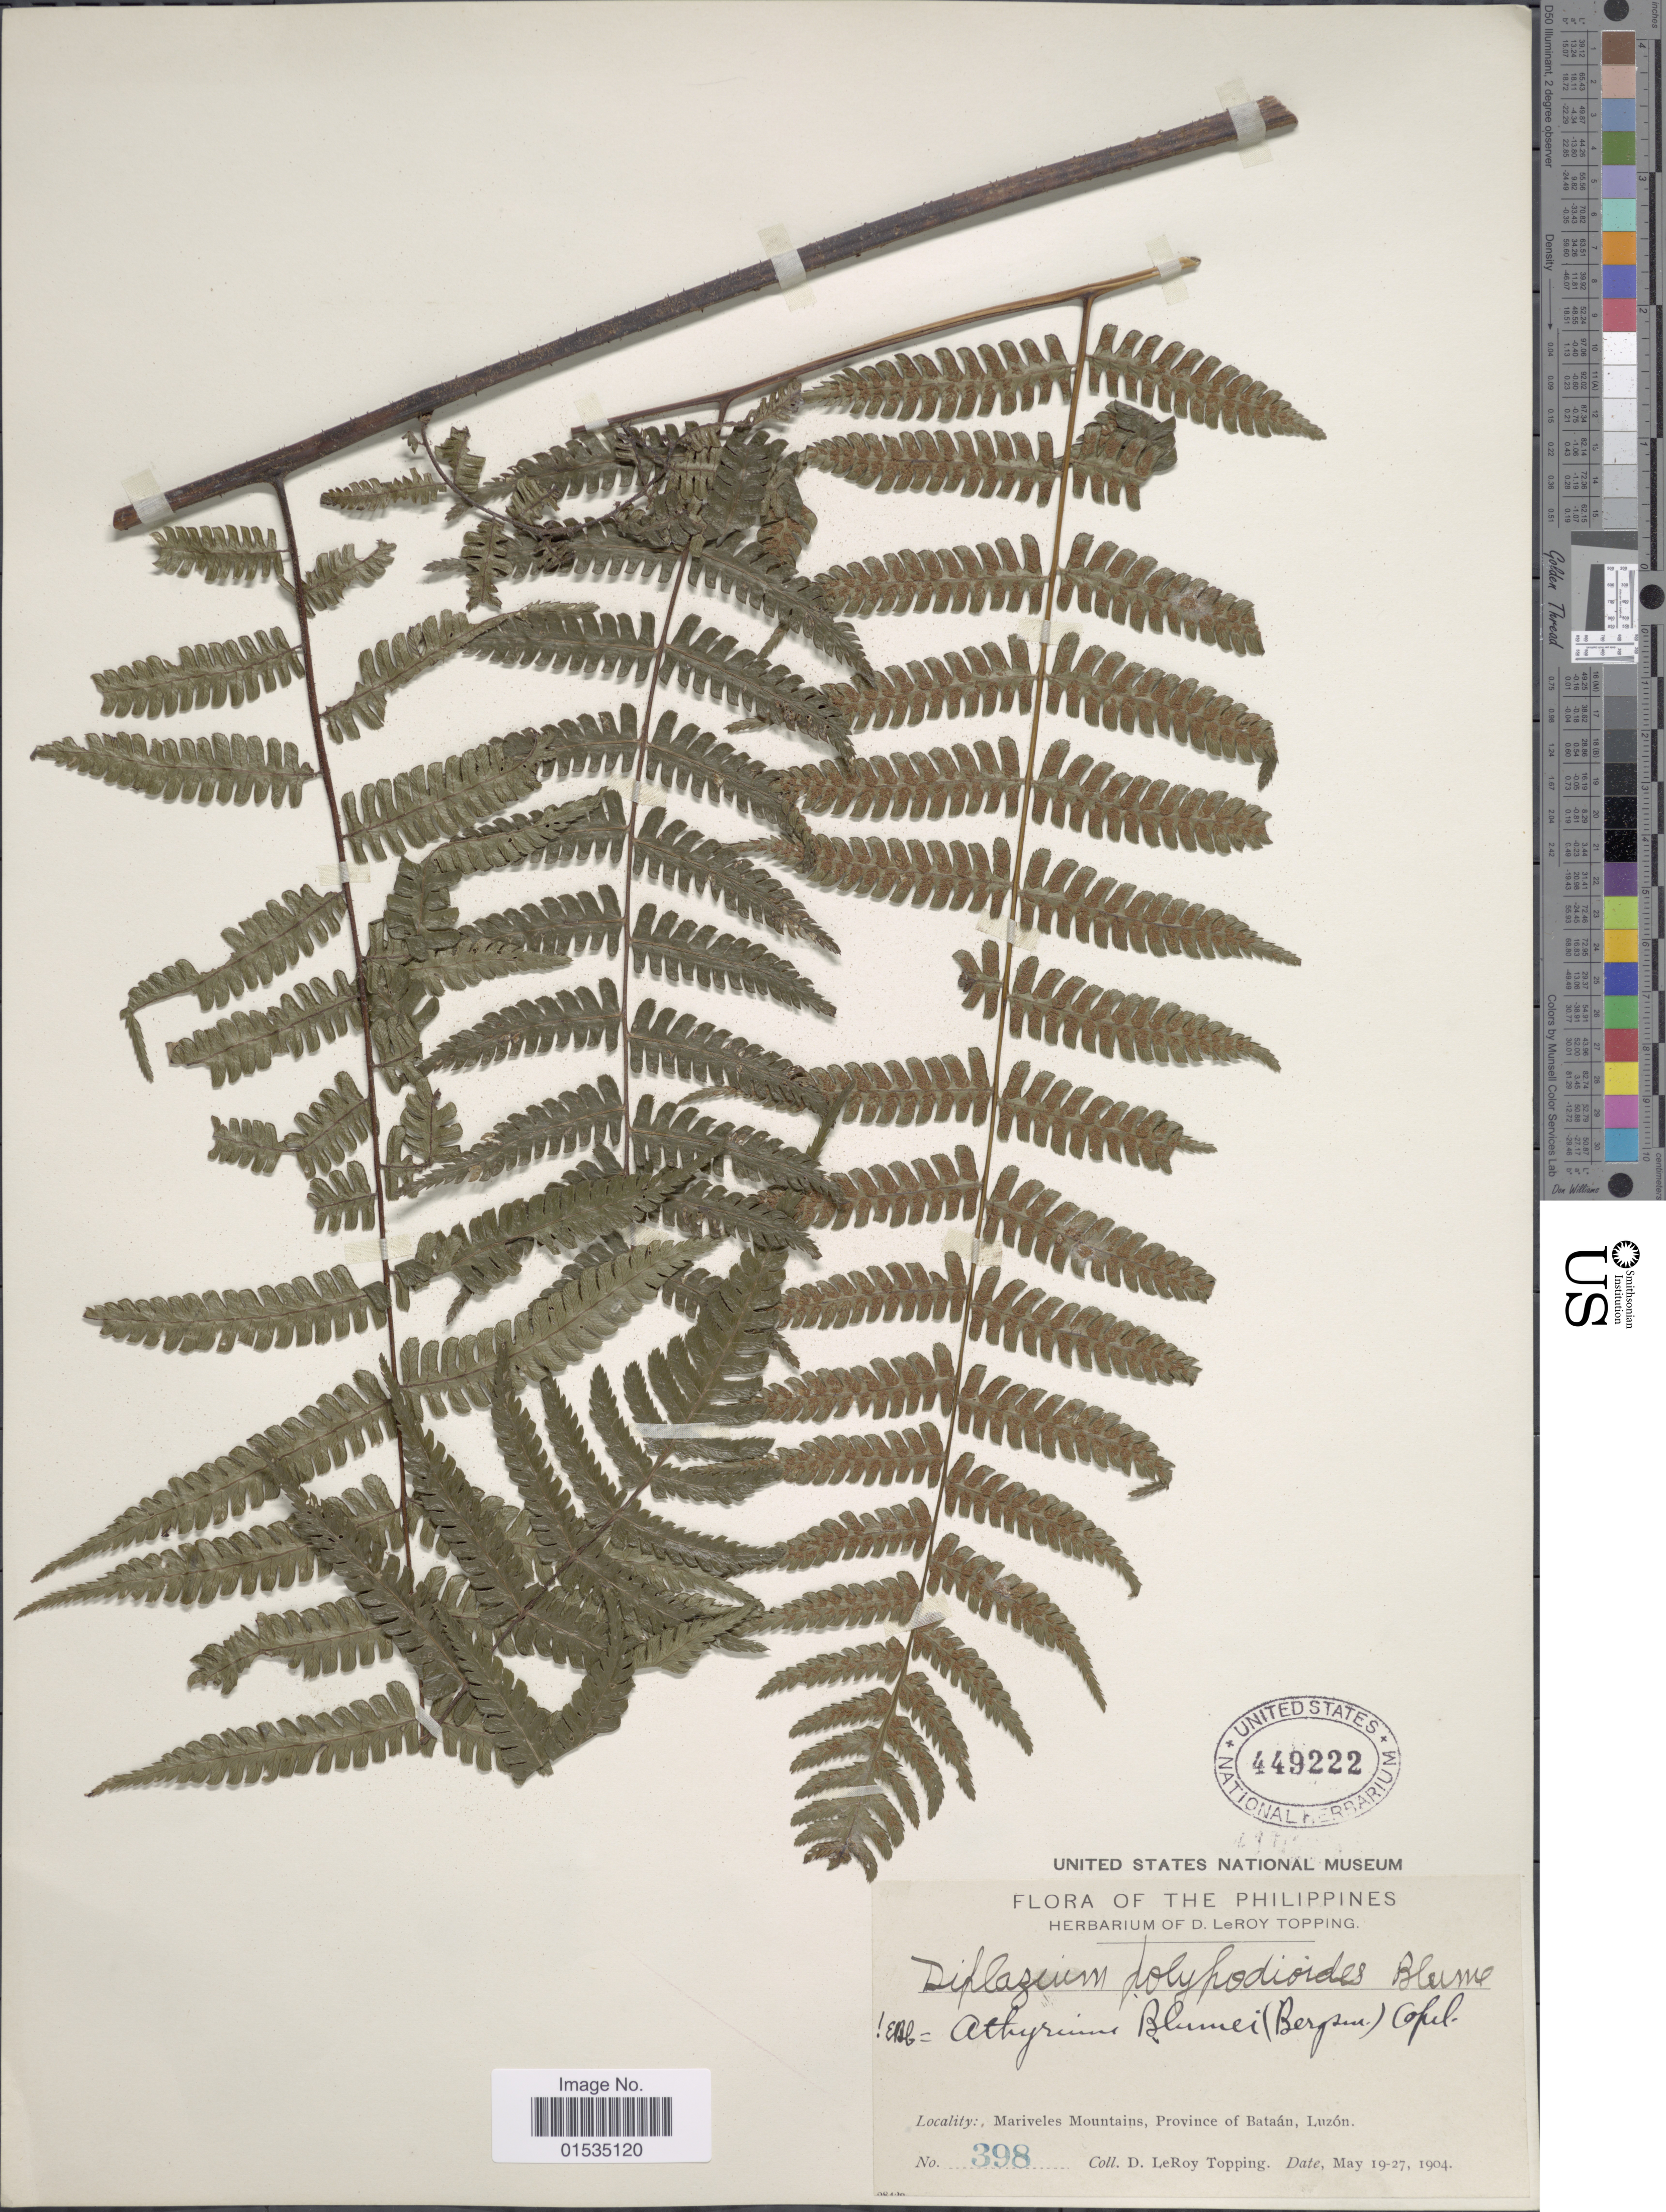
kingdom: Plantae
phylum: Tracheophyta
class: Polypodiopsida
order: Polypodiales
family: Athyriaceae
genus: Diplazium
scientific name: Diplazium polypodioides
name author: Blume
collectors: D. L. Topping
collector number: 398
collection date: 1904-05-19/1904-05-27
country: Philippines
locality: Mariveles Mountains, Province of Bataan, Luzon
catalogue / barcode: US 449222